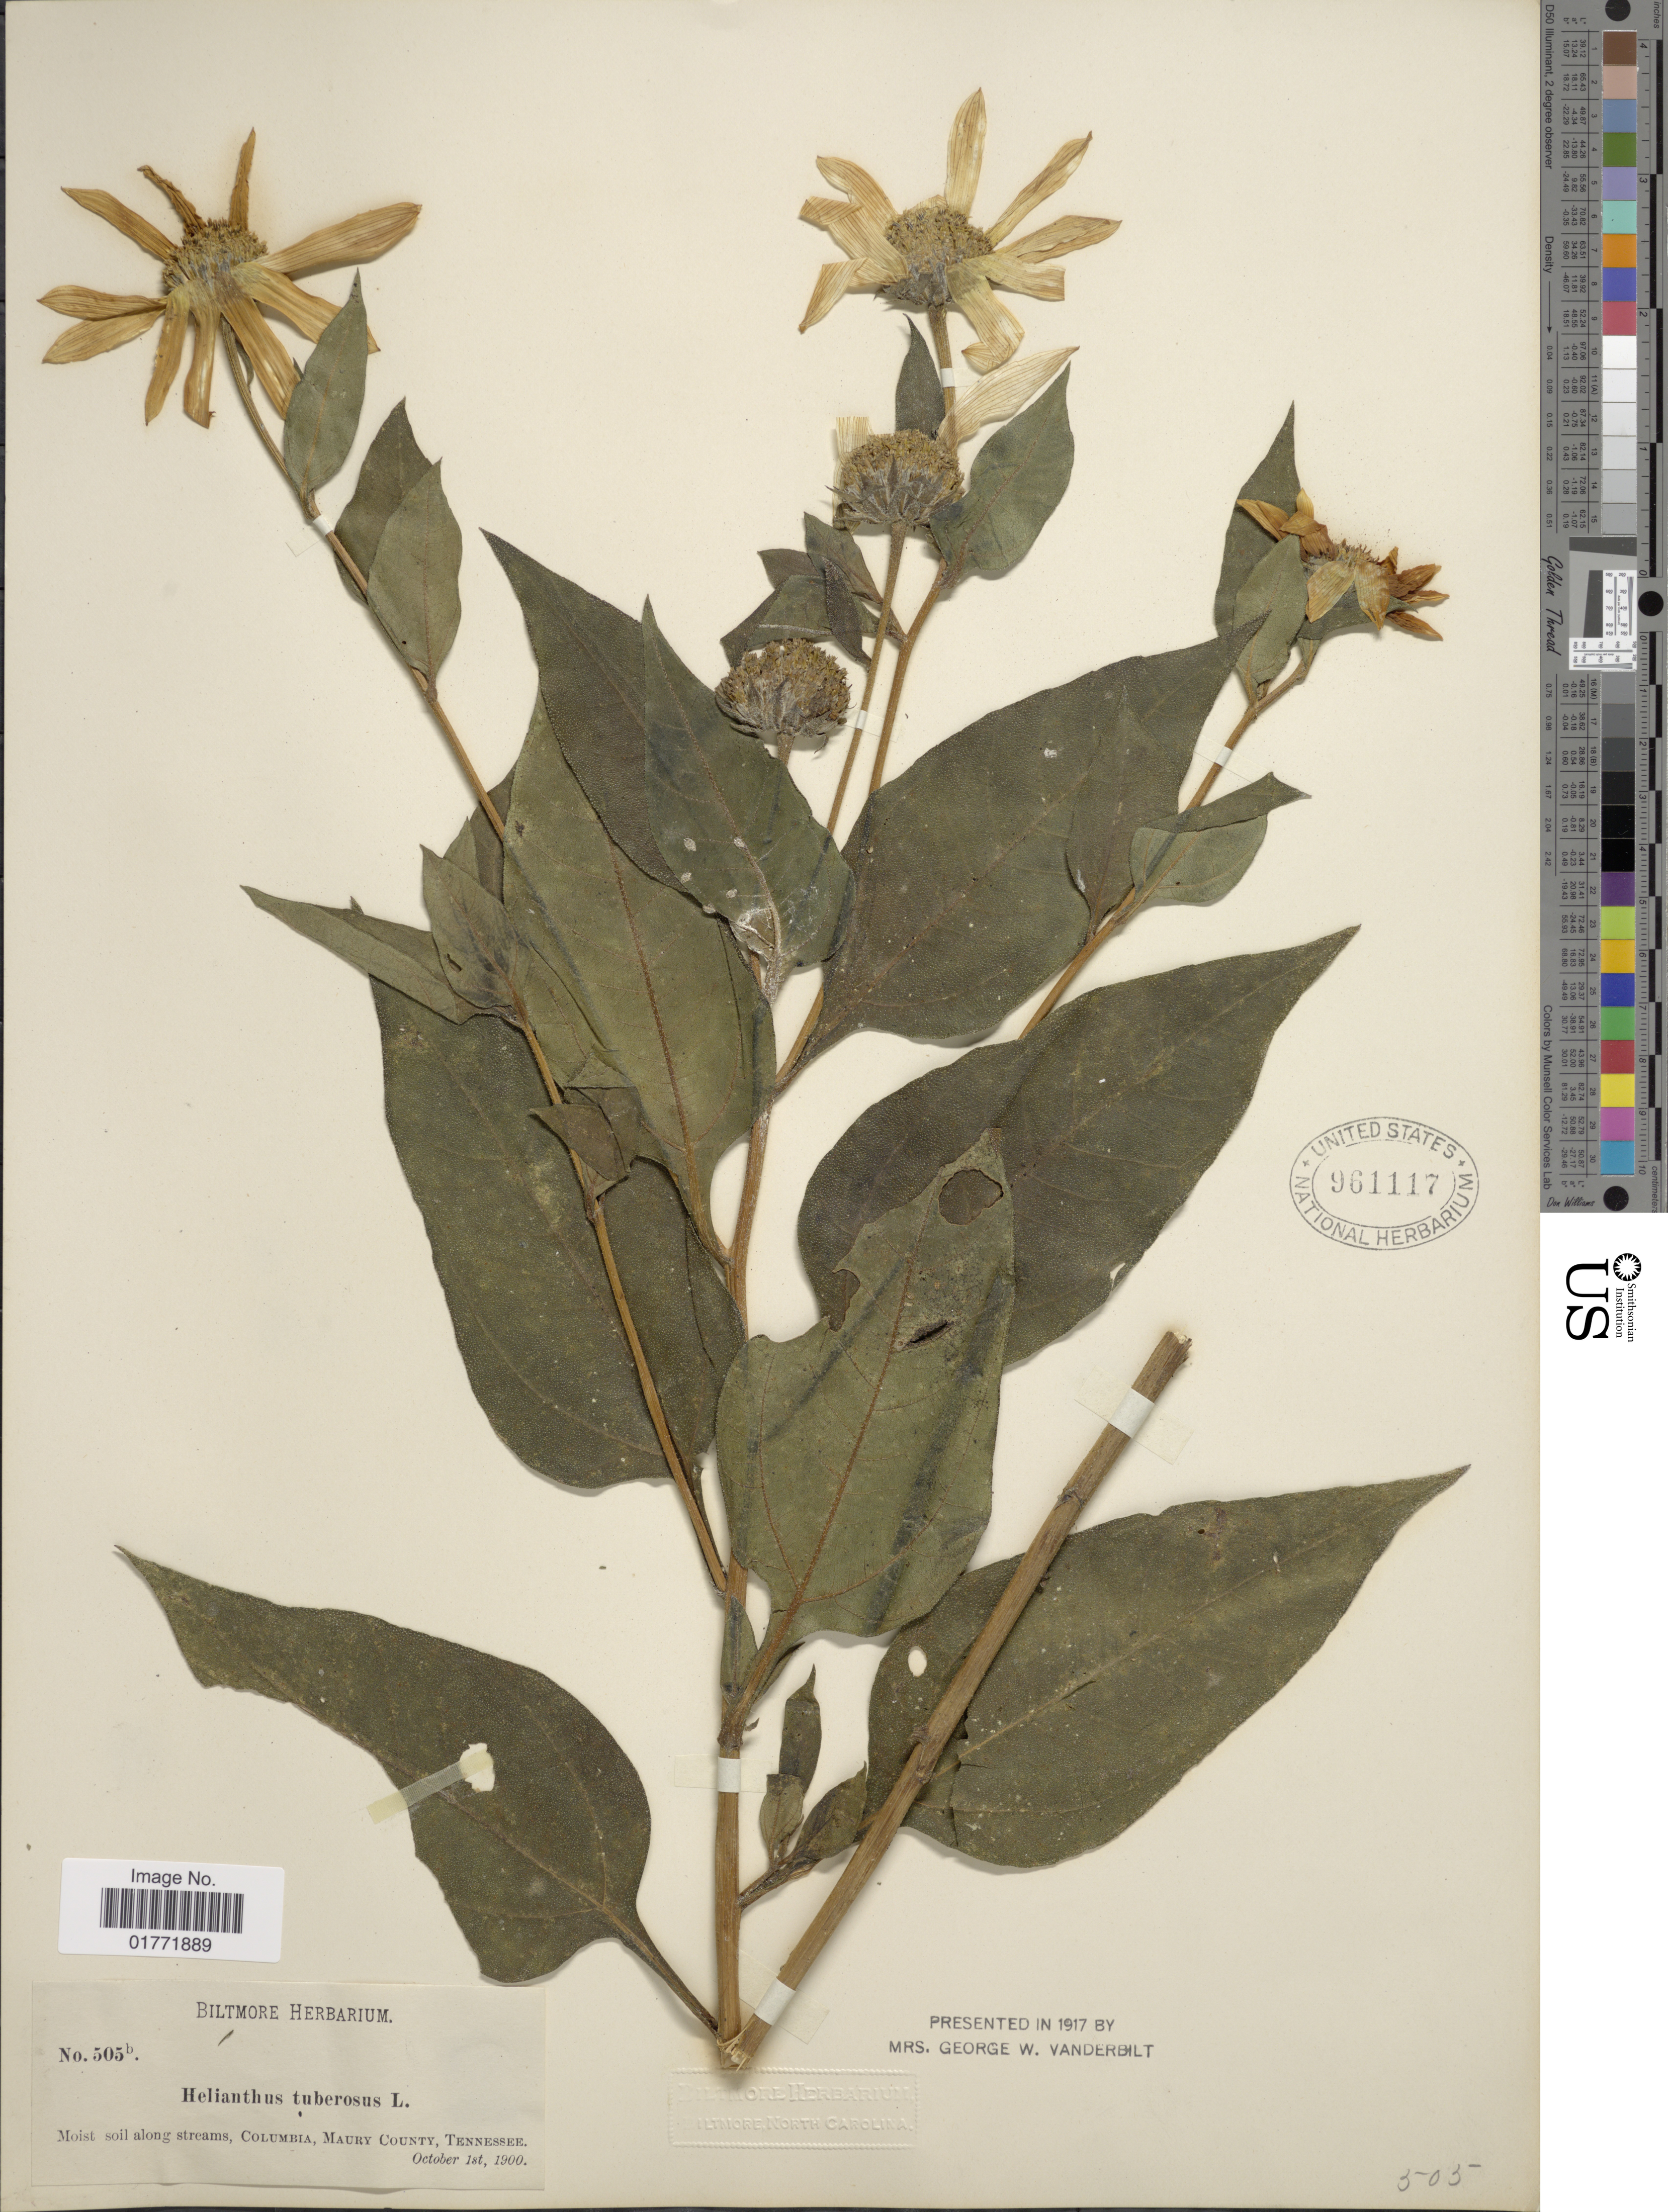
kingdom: Plantae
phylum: Tracheophyta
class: Magnoliopsida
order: Asterales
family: Asteraceae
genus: Helianthus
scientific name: Helianthus tuberosus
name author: L.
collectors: ex herb. Biltmore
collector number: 505b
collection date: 1900-10-01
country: United States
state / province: Tennessee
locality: Columbia, Maury County, Tennessee.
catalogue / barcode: US 961117